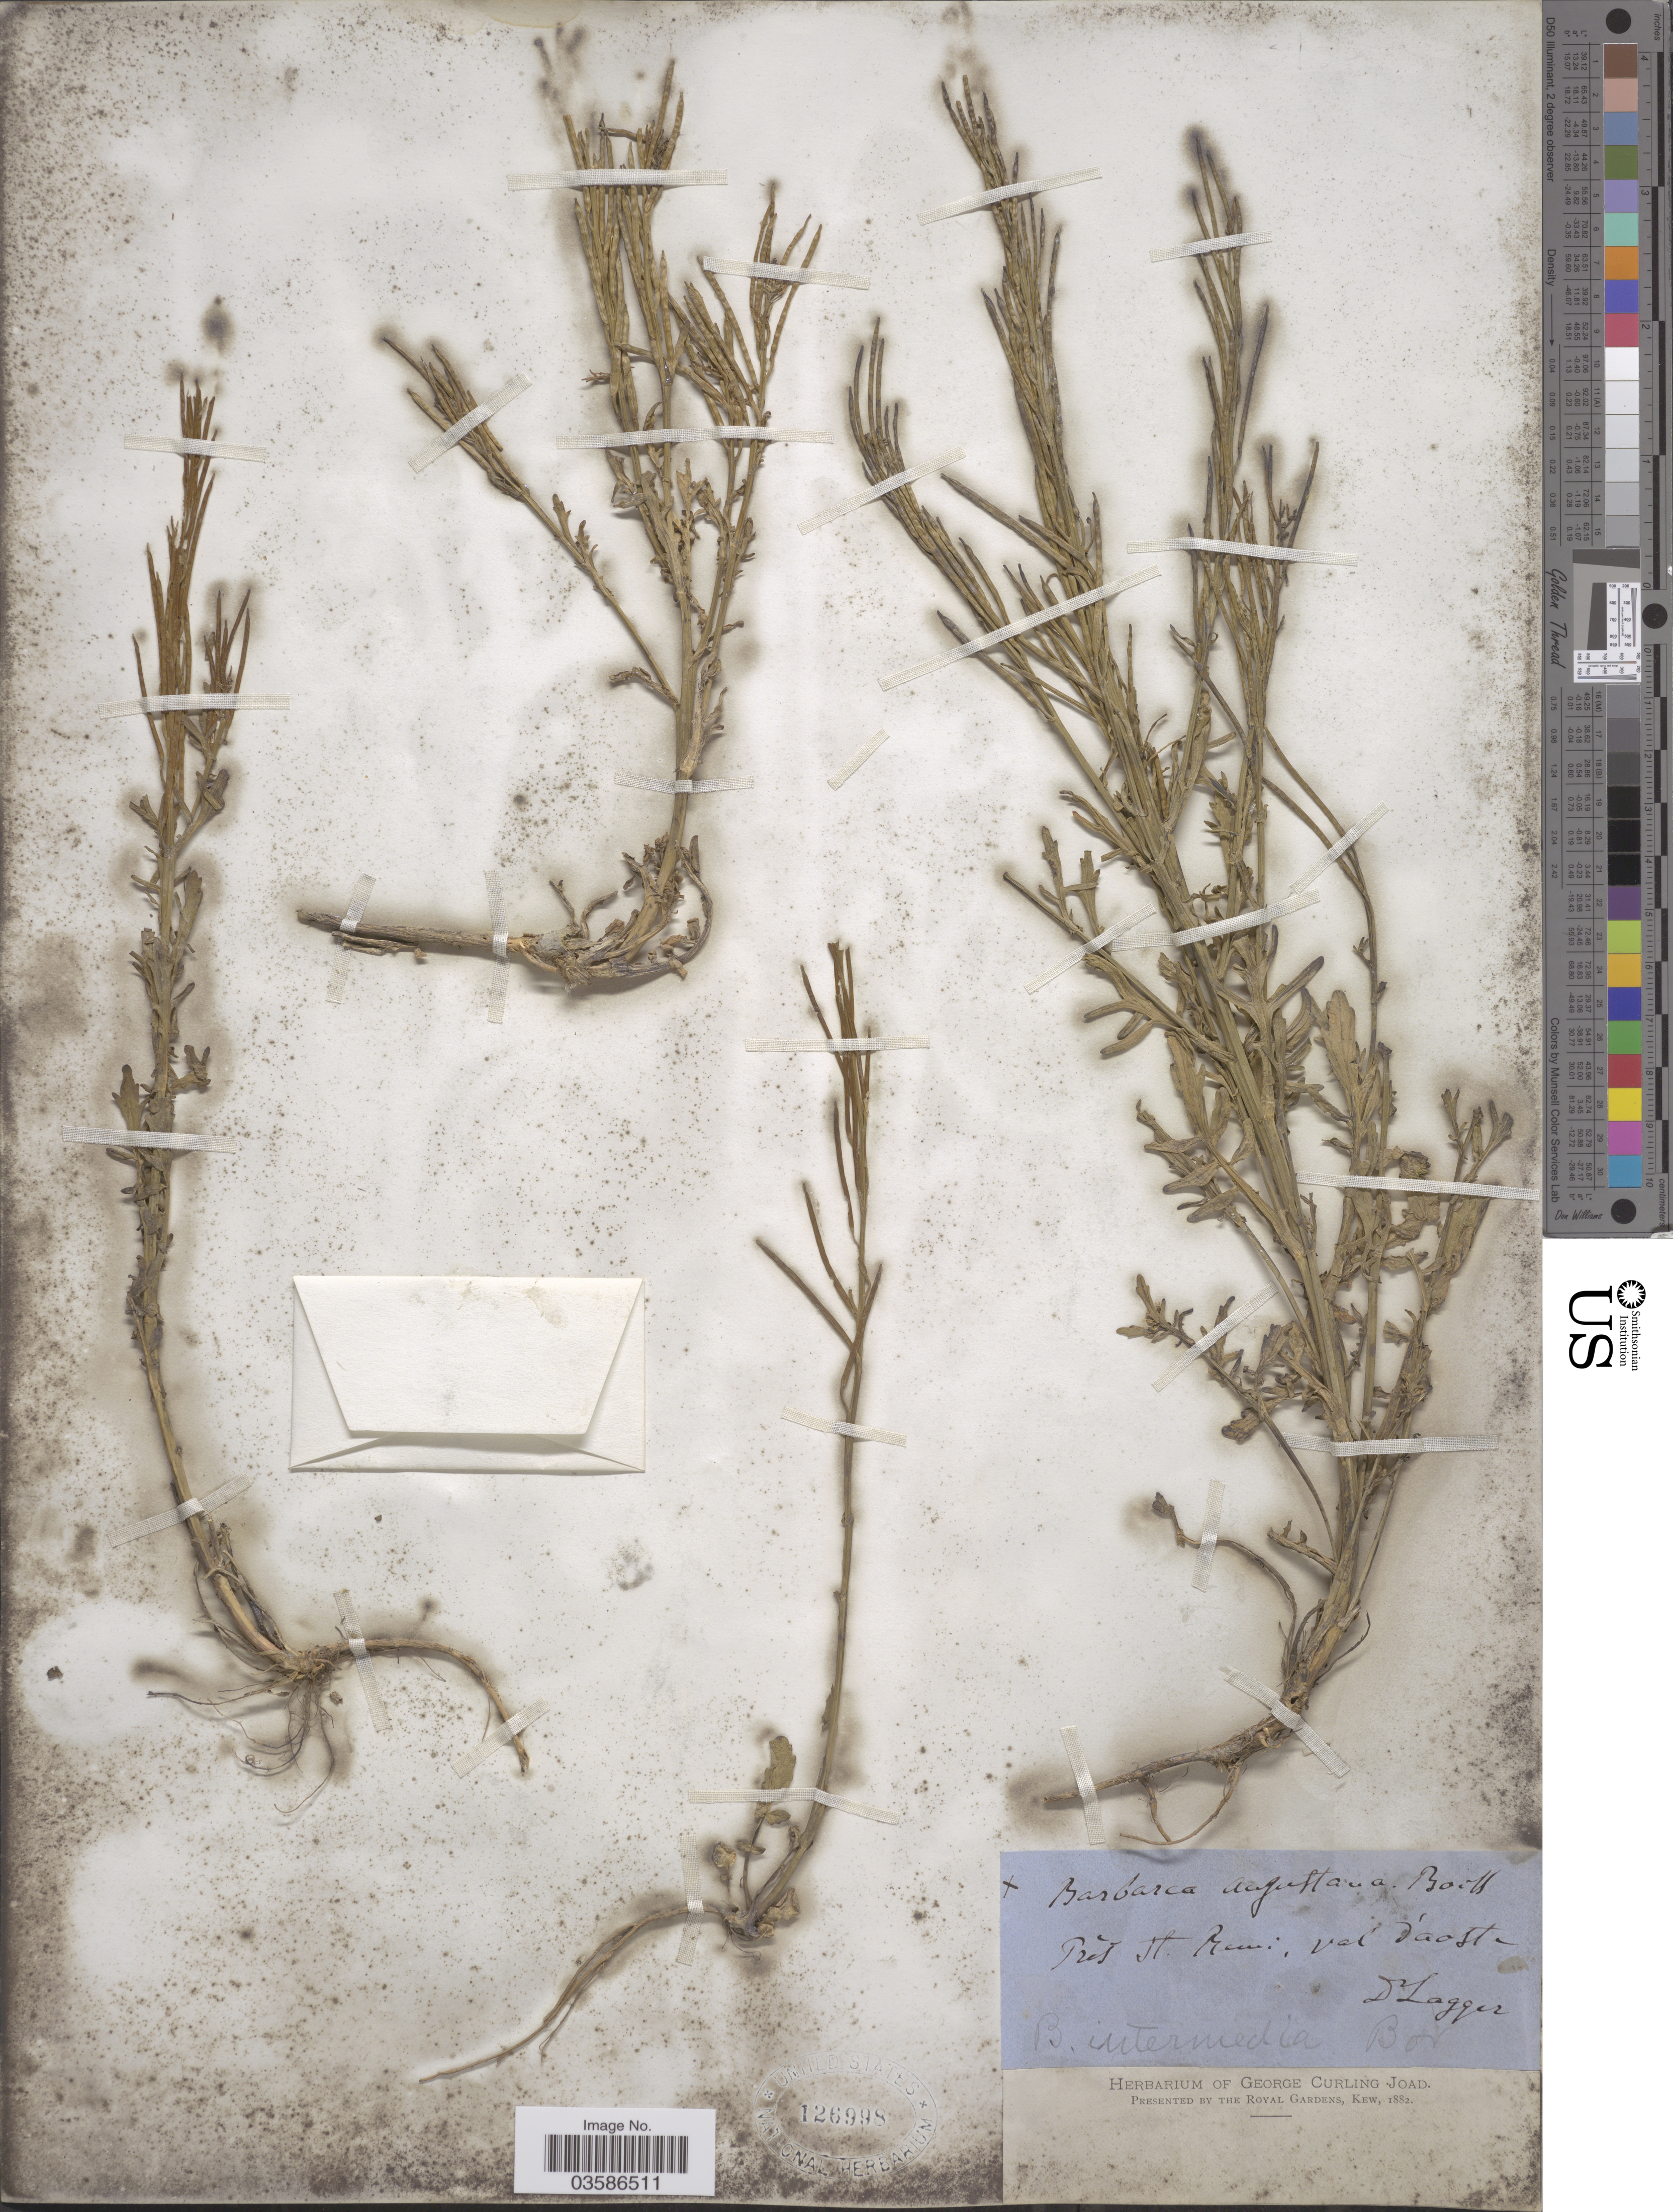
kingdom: Plantae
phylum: Tracheophyta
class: Magnoliopsida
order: Brassicales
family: Brassicaceae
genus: Barbarea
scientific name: Barbarea intermedia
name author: Boreau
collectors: F. J. Lagger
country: Italy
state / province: Valle d'Aosta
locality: Près St. Rami, val d'aosta.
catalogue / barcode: US 126998